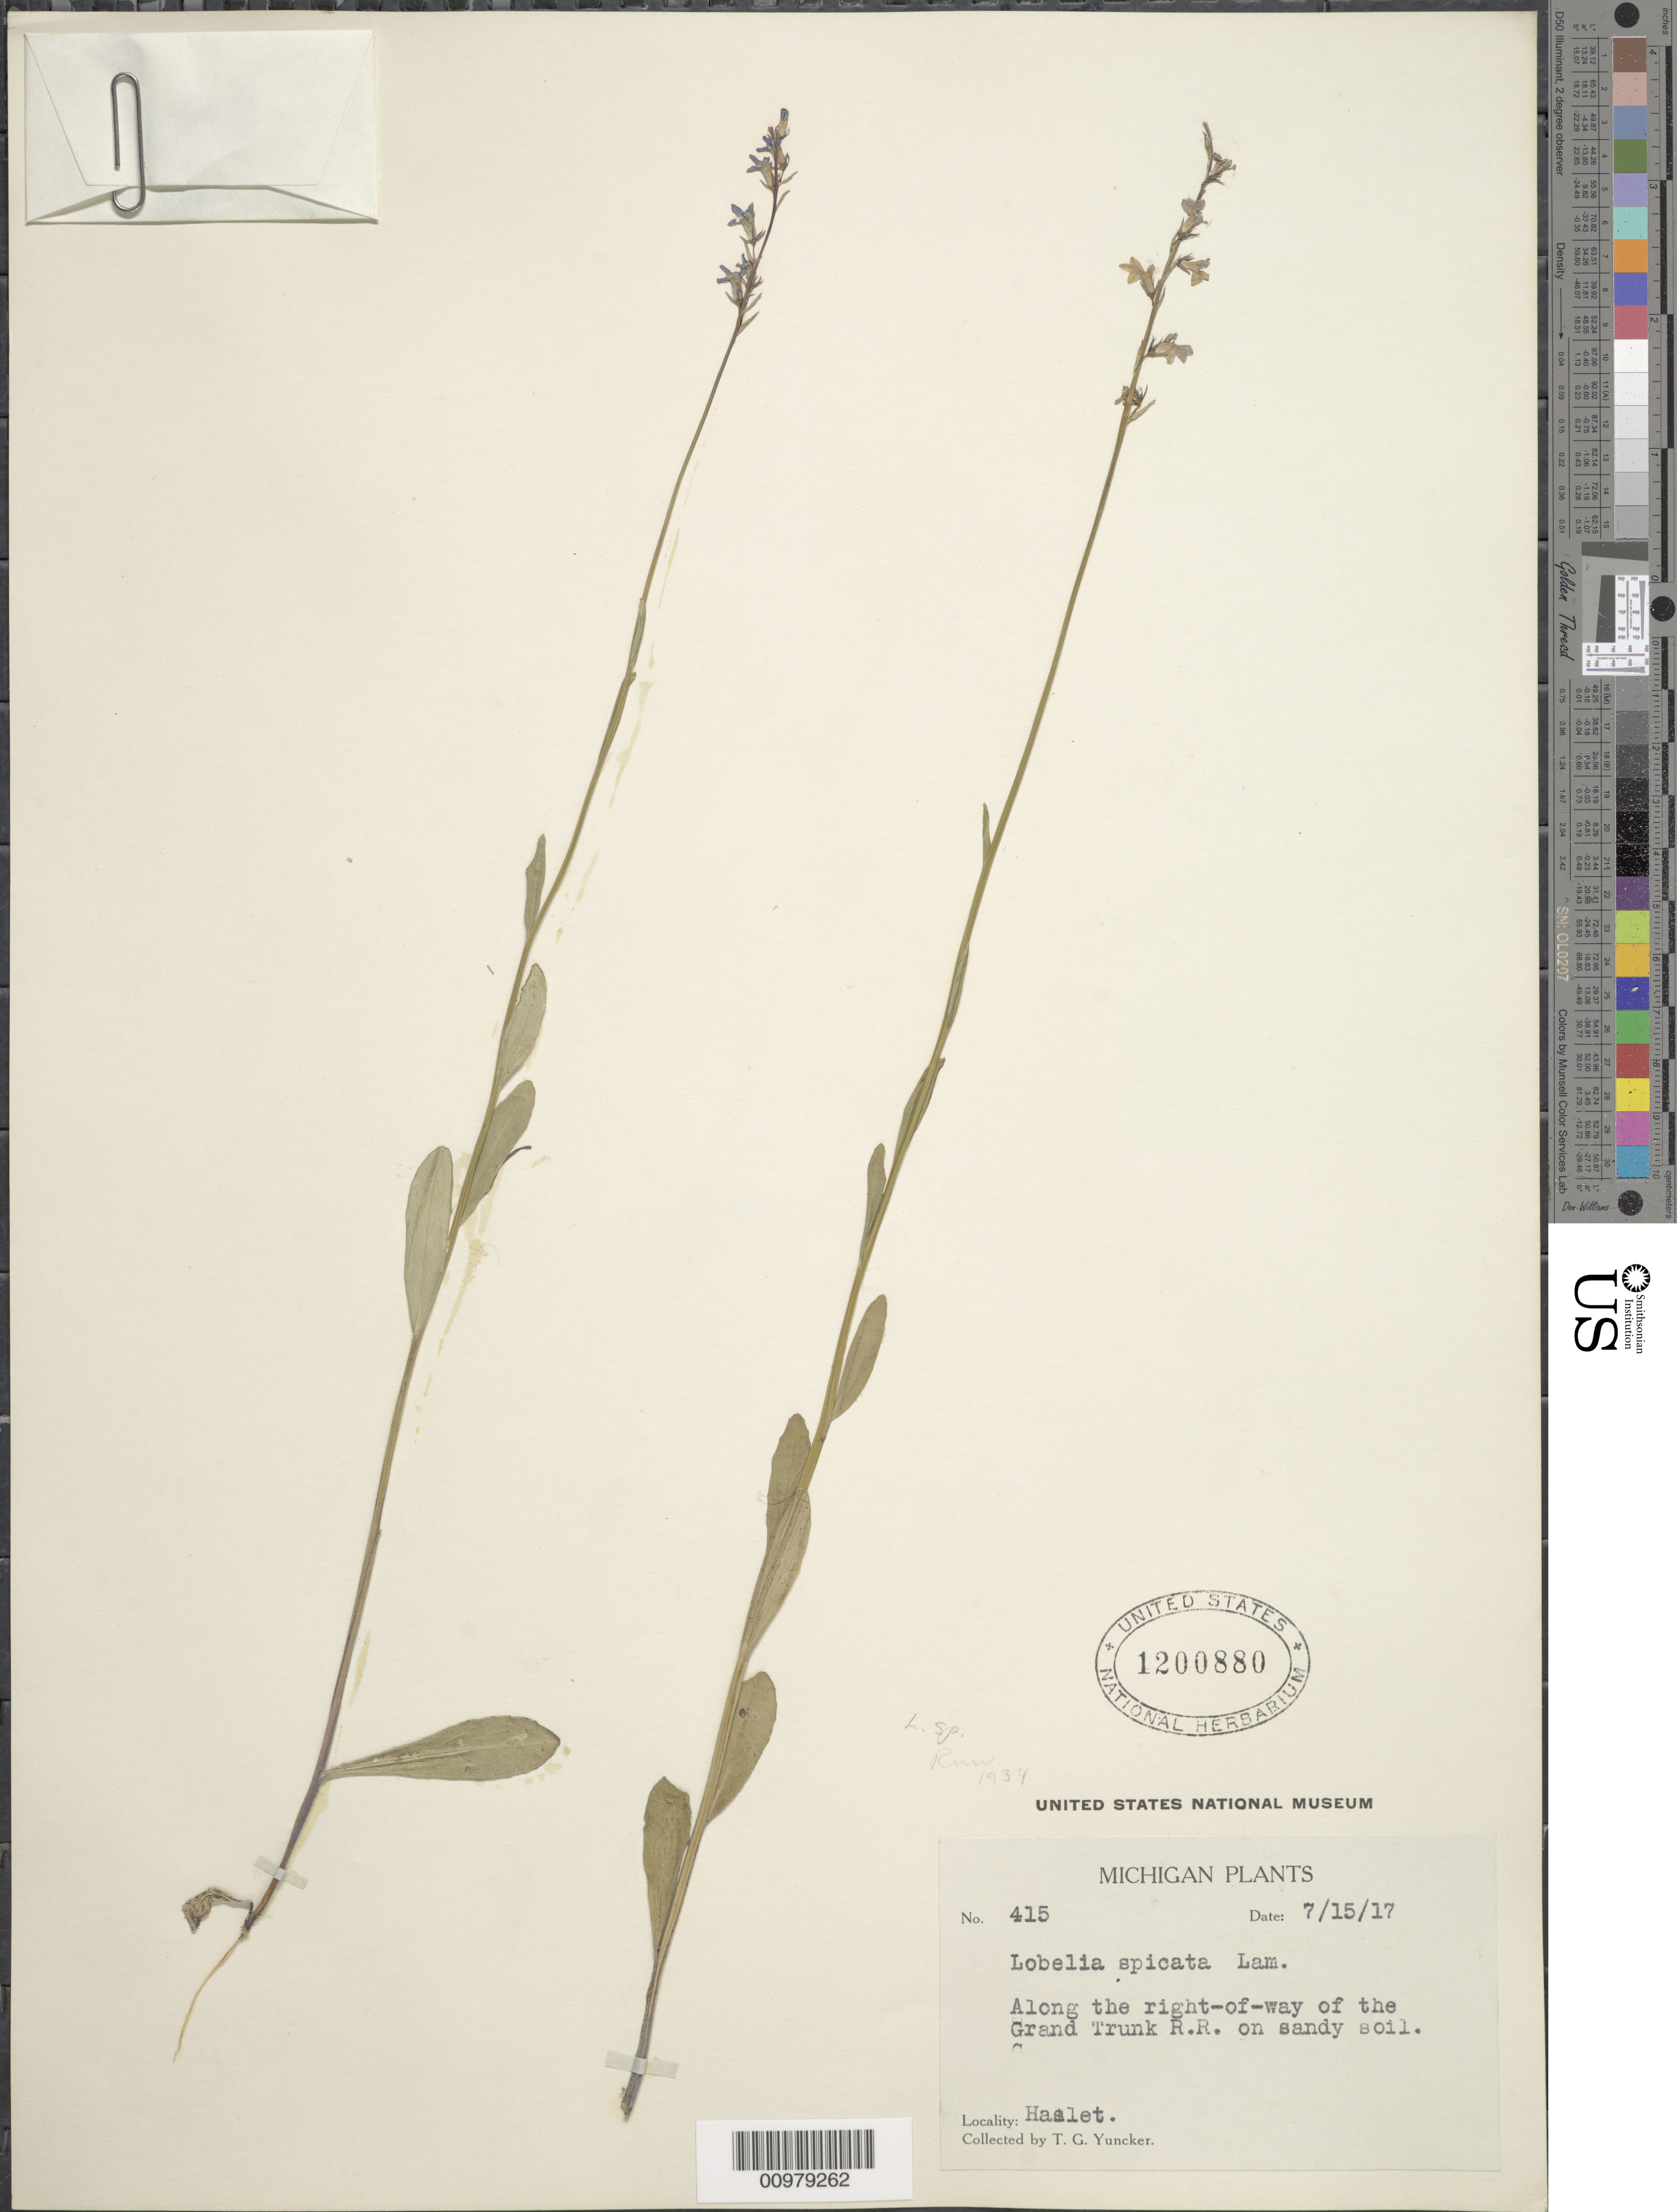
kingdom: Plantae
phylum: Tracheophyta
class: Magnoliopsida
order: Asterales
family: Campanulaceae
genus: Lobelia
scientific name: Lobelia spicata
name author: Lam.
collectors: T. G. Yuncker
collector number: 415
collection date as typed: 15 Jul 1917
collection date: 1917-07-15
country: United States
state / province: Michigan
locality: Haslet, Grand Trunk R.R.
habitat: along the right-of-way on sandy soil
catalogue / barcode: US 1200880